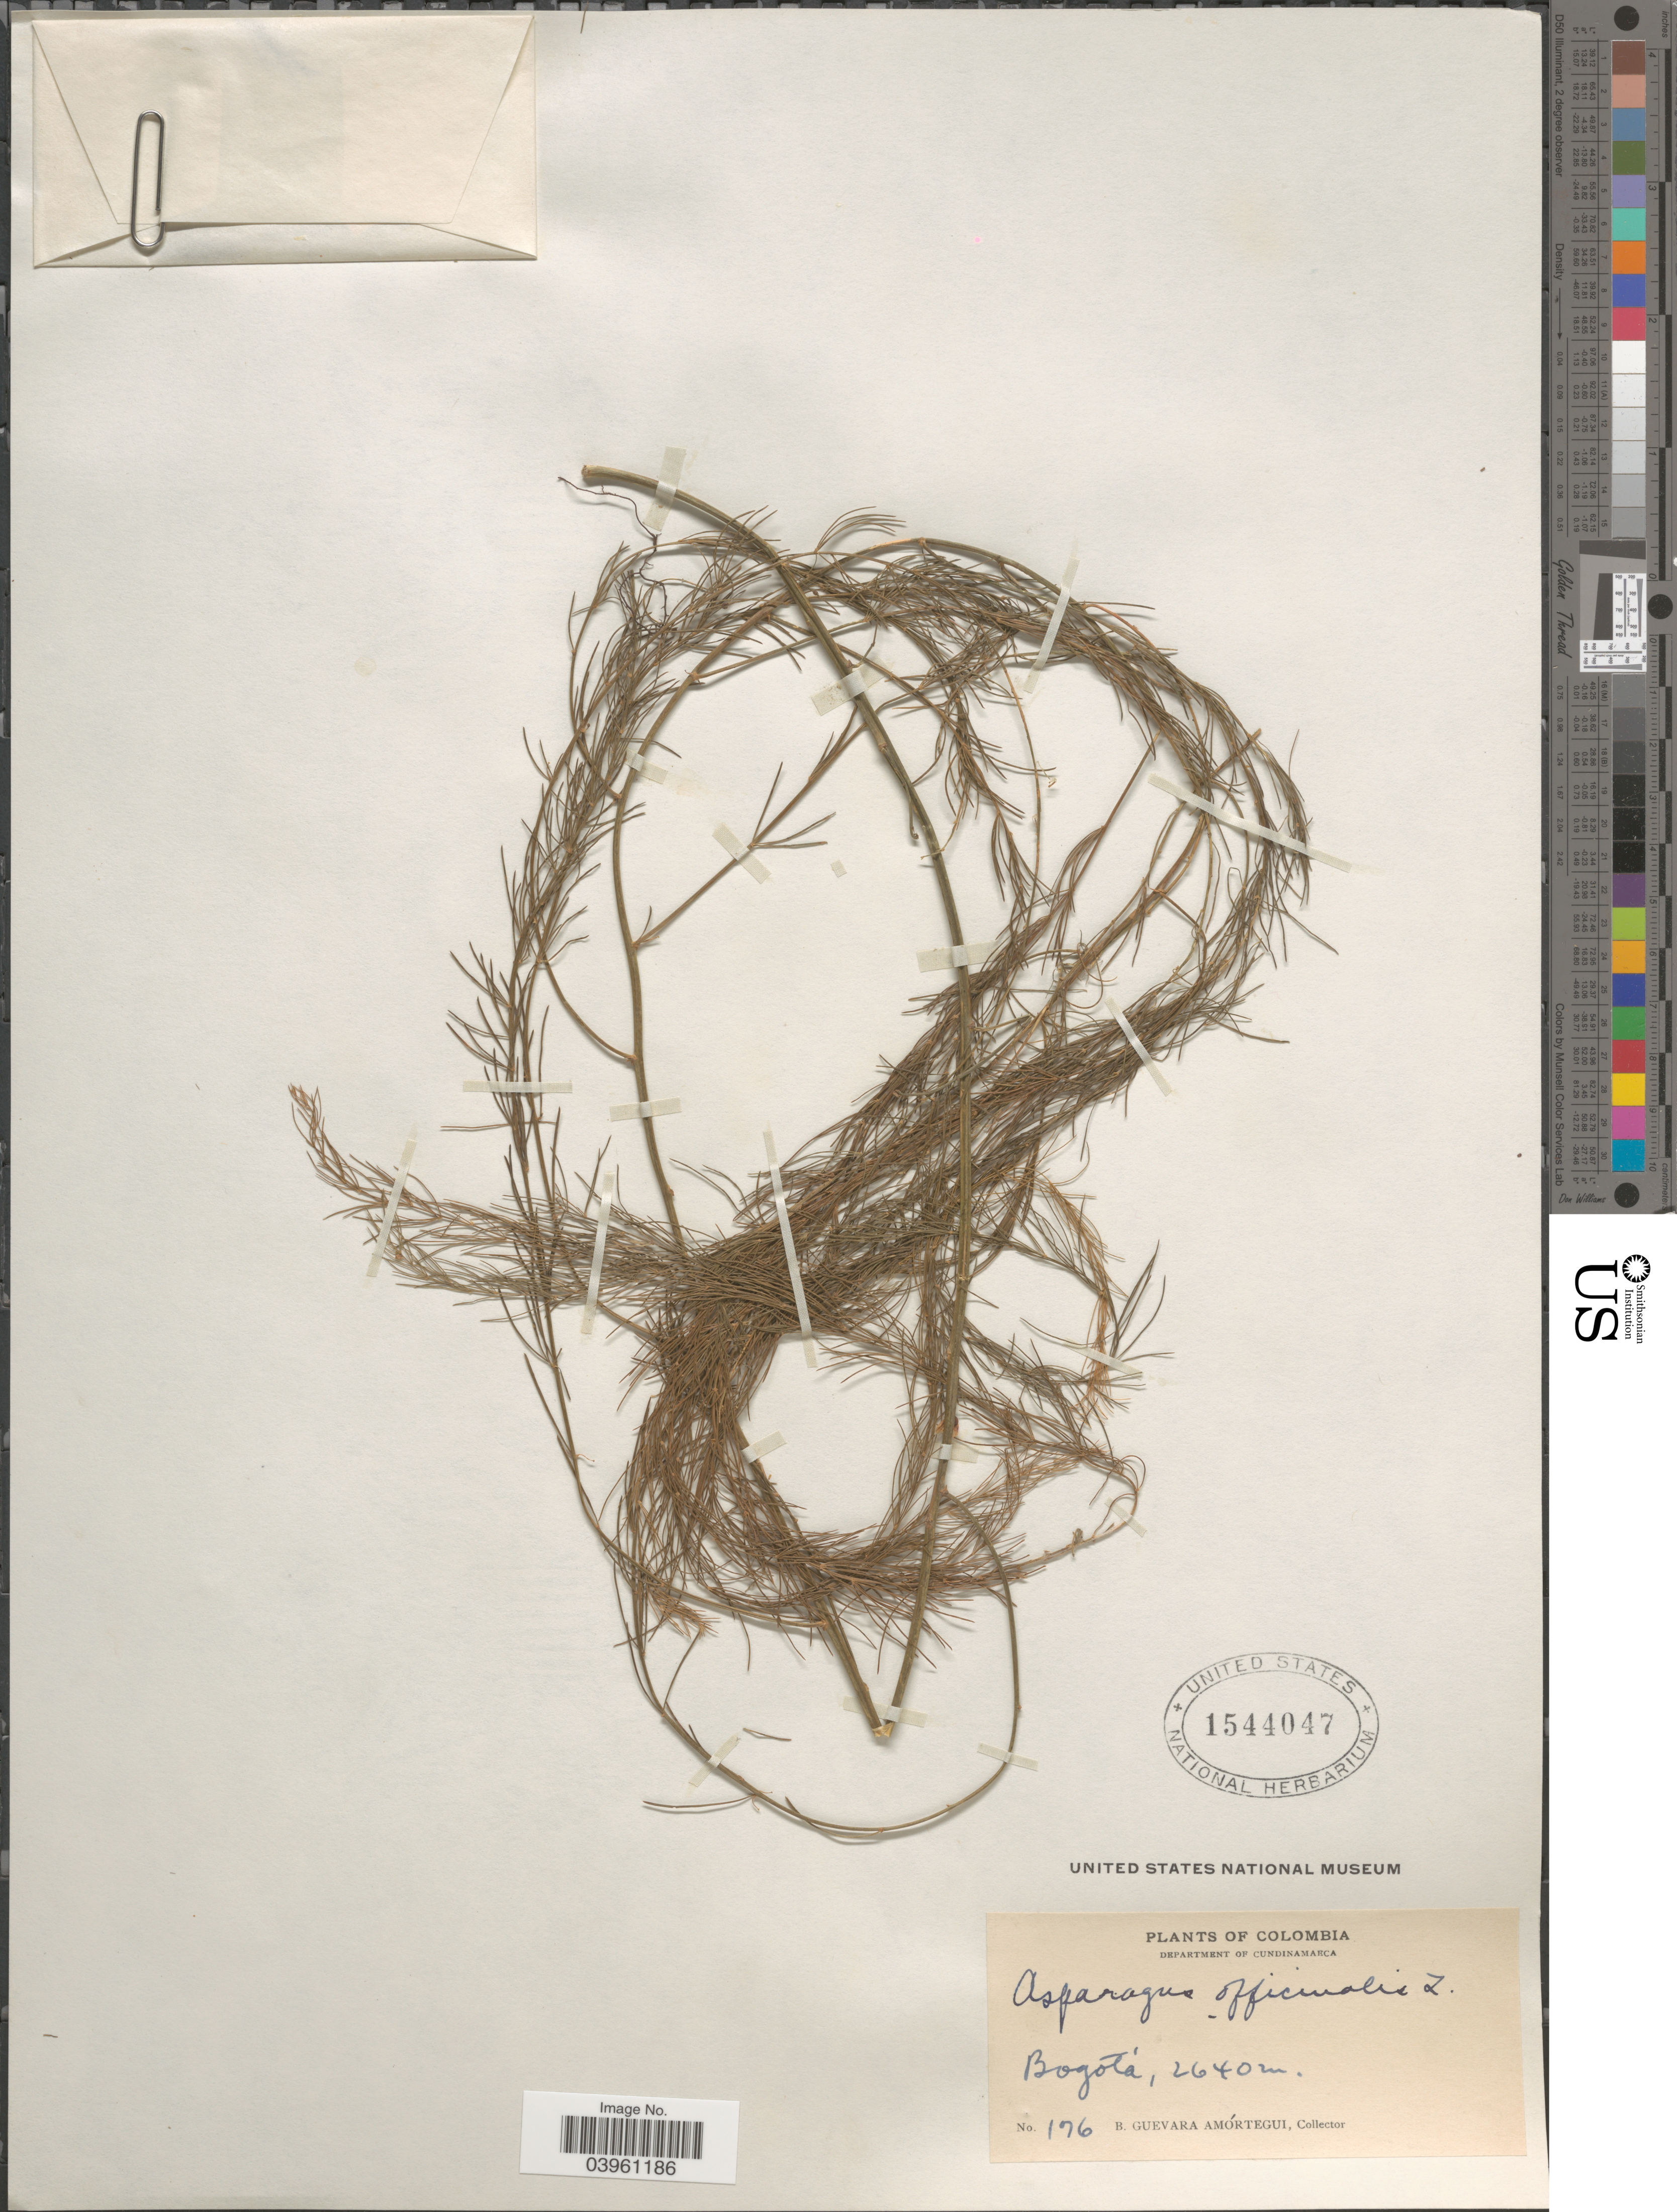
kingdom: Plantae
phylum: Tracheophyta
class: Liliopsida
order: Asparagales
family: Asparagaceae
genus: Asparagus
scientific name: Asparagus officinalis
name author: L.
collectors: B. Guevara Amortegui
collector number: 176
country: Colombia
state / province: Cundinamarca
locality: Department of Cundinamarca. Bogotá.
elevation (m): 2640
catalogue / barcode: US 1544047